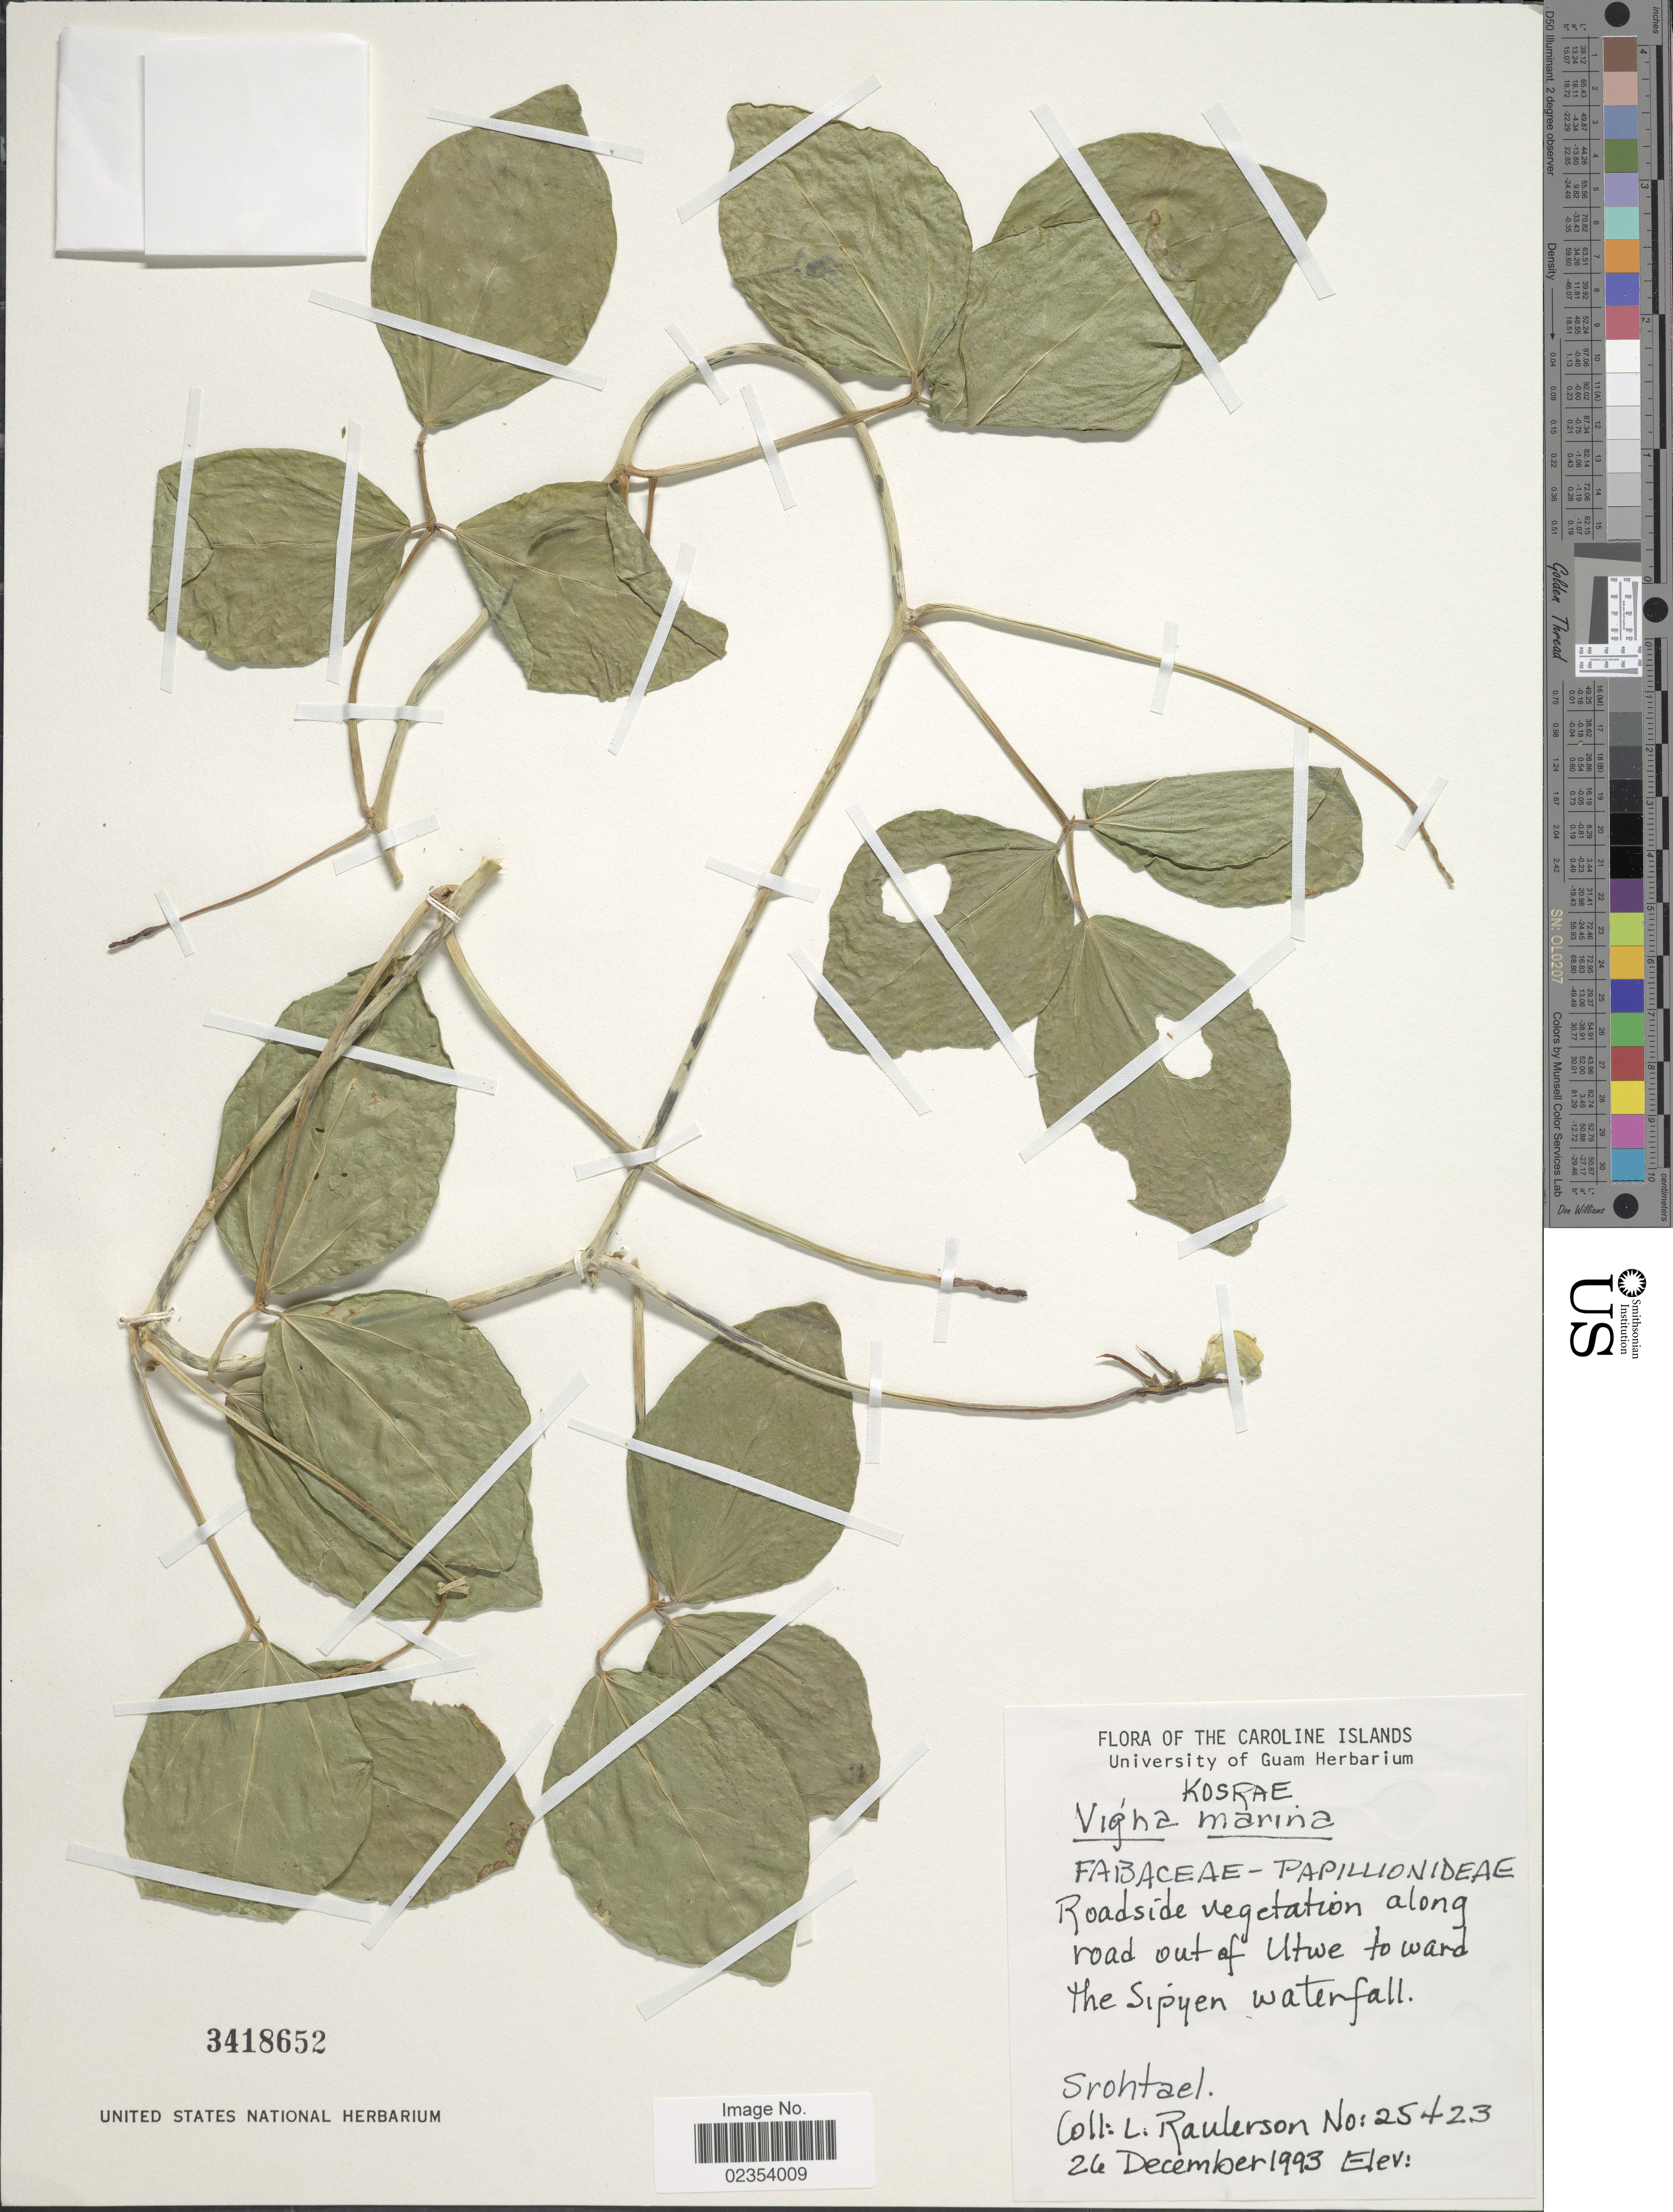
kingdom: Plantae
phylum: Tracheophyta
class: Magnoliopsida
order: Fabales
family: Fabaceae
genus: Vigna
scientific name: Vigna marina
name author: (Burm.) Merr.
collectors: L. Raulerson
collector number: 25423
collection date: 1993-12-26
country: Micronesia, Federated States of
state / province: Kosrae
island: Kosrae [Kusaie]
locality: Caroline Islands. Kosrae. Roadside vegetation along road out of Utwe to ward the Sipyen waterfall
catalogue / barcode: US 3418652